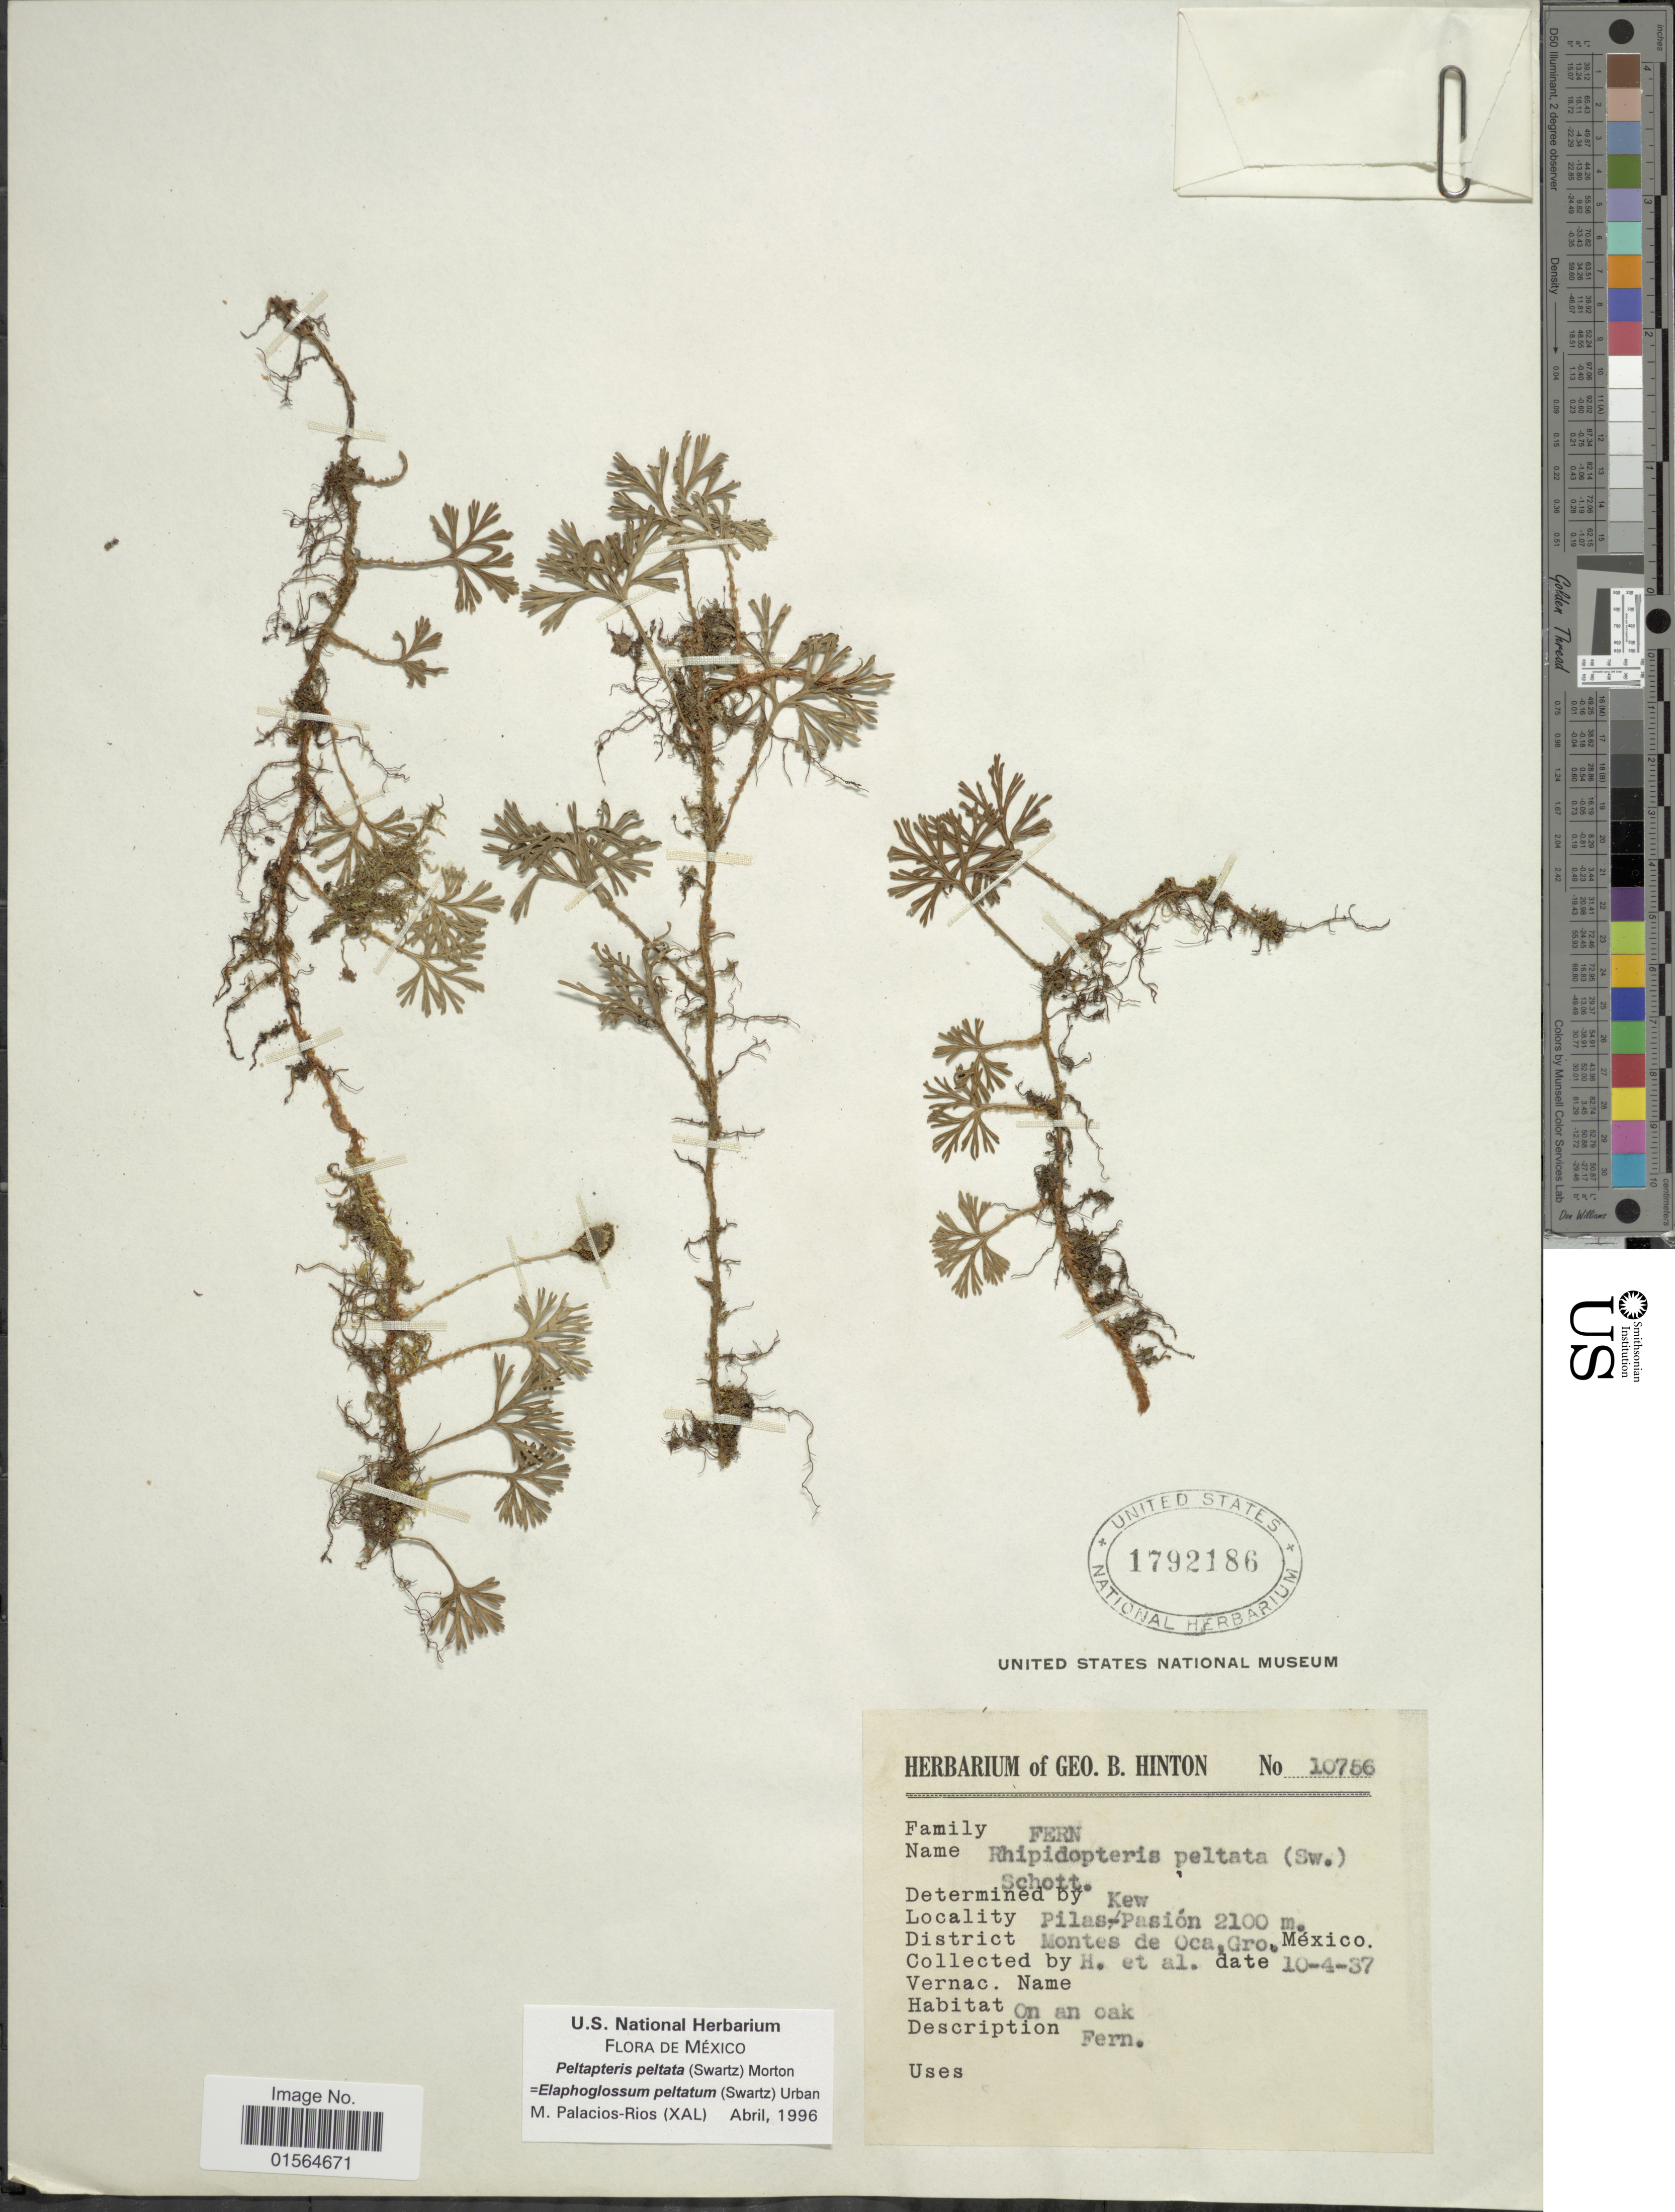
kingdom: Plantae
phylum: Tracheophyta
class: Polypodiopsida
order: Polypodiales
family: Dryopteridaceae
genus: Elaphoglossum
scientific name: Elaphoglossum peltatum f. peltatum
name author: (Sw.) Urb.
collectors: G. B. Hinton & et al.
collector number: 10756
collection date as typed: Transcribed d/m/y: 10/4/37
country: Mexico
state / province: Guerrero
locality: Pilas-Pasion. Montes de Oca, Gro.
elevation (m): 2100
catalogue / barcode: US 1792186